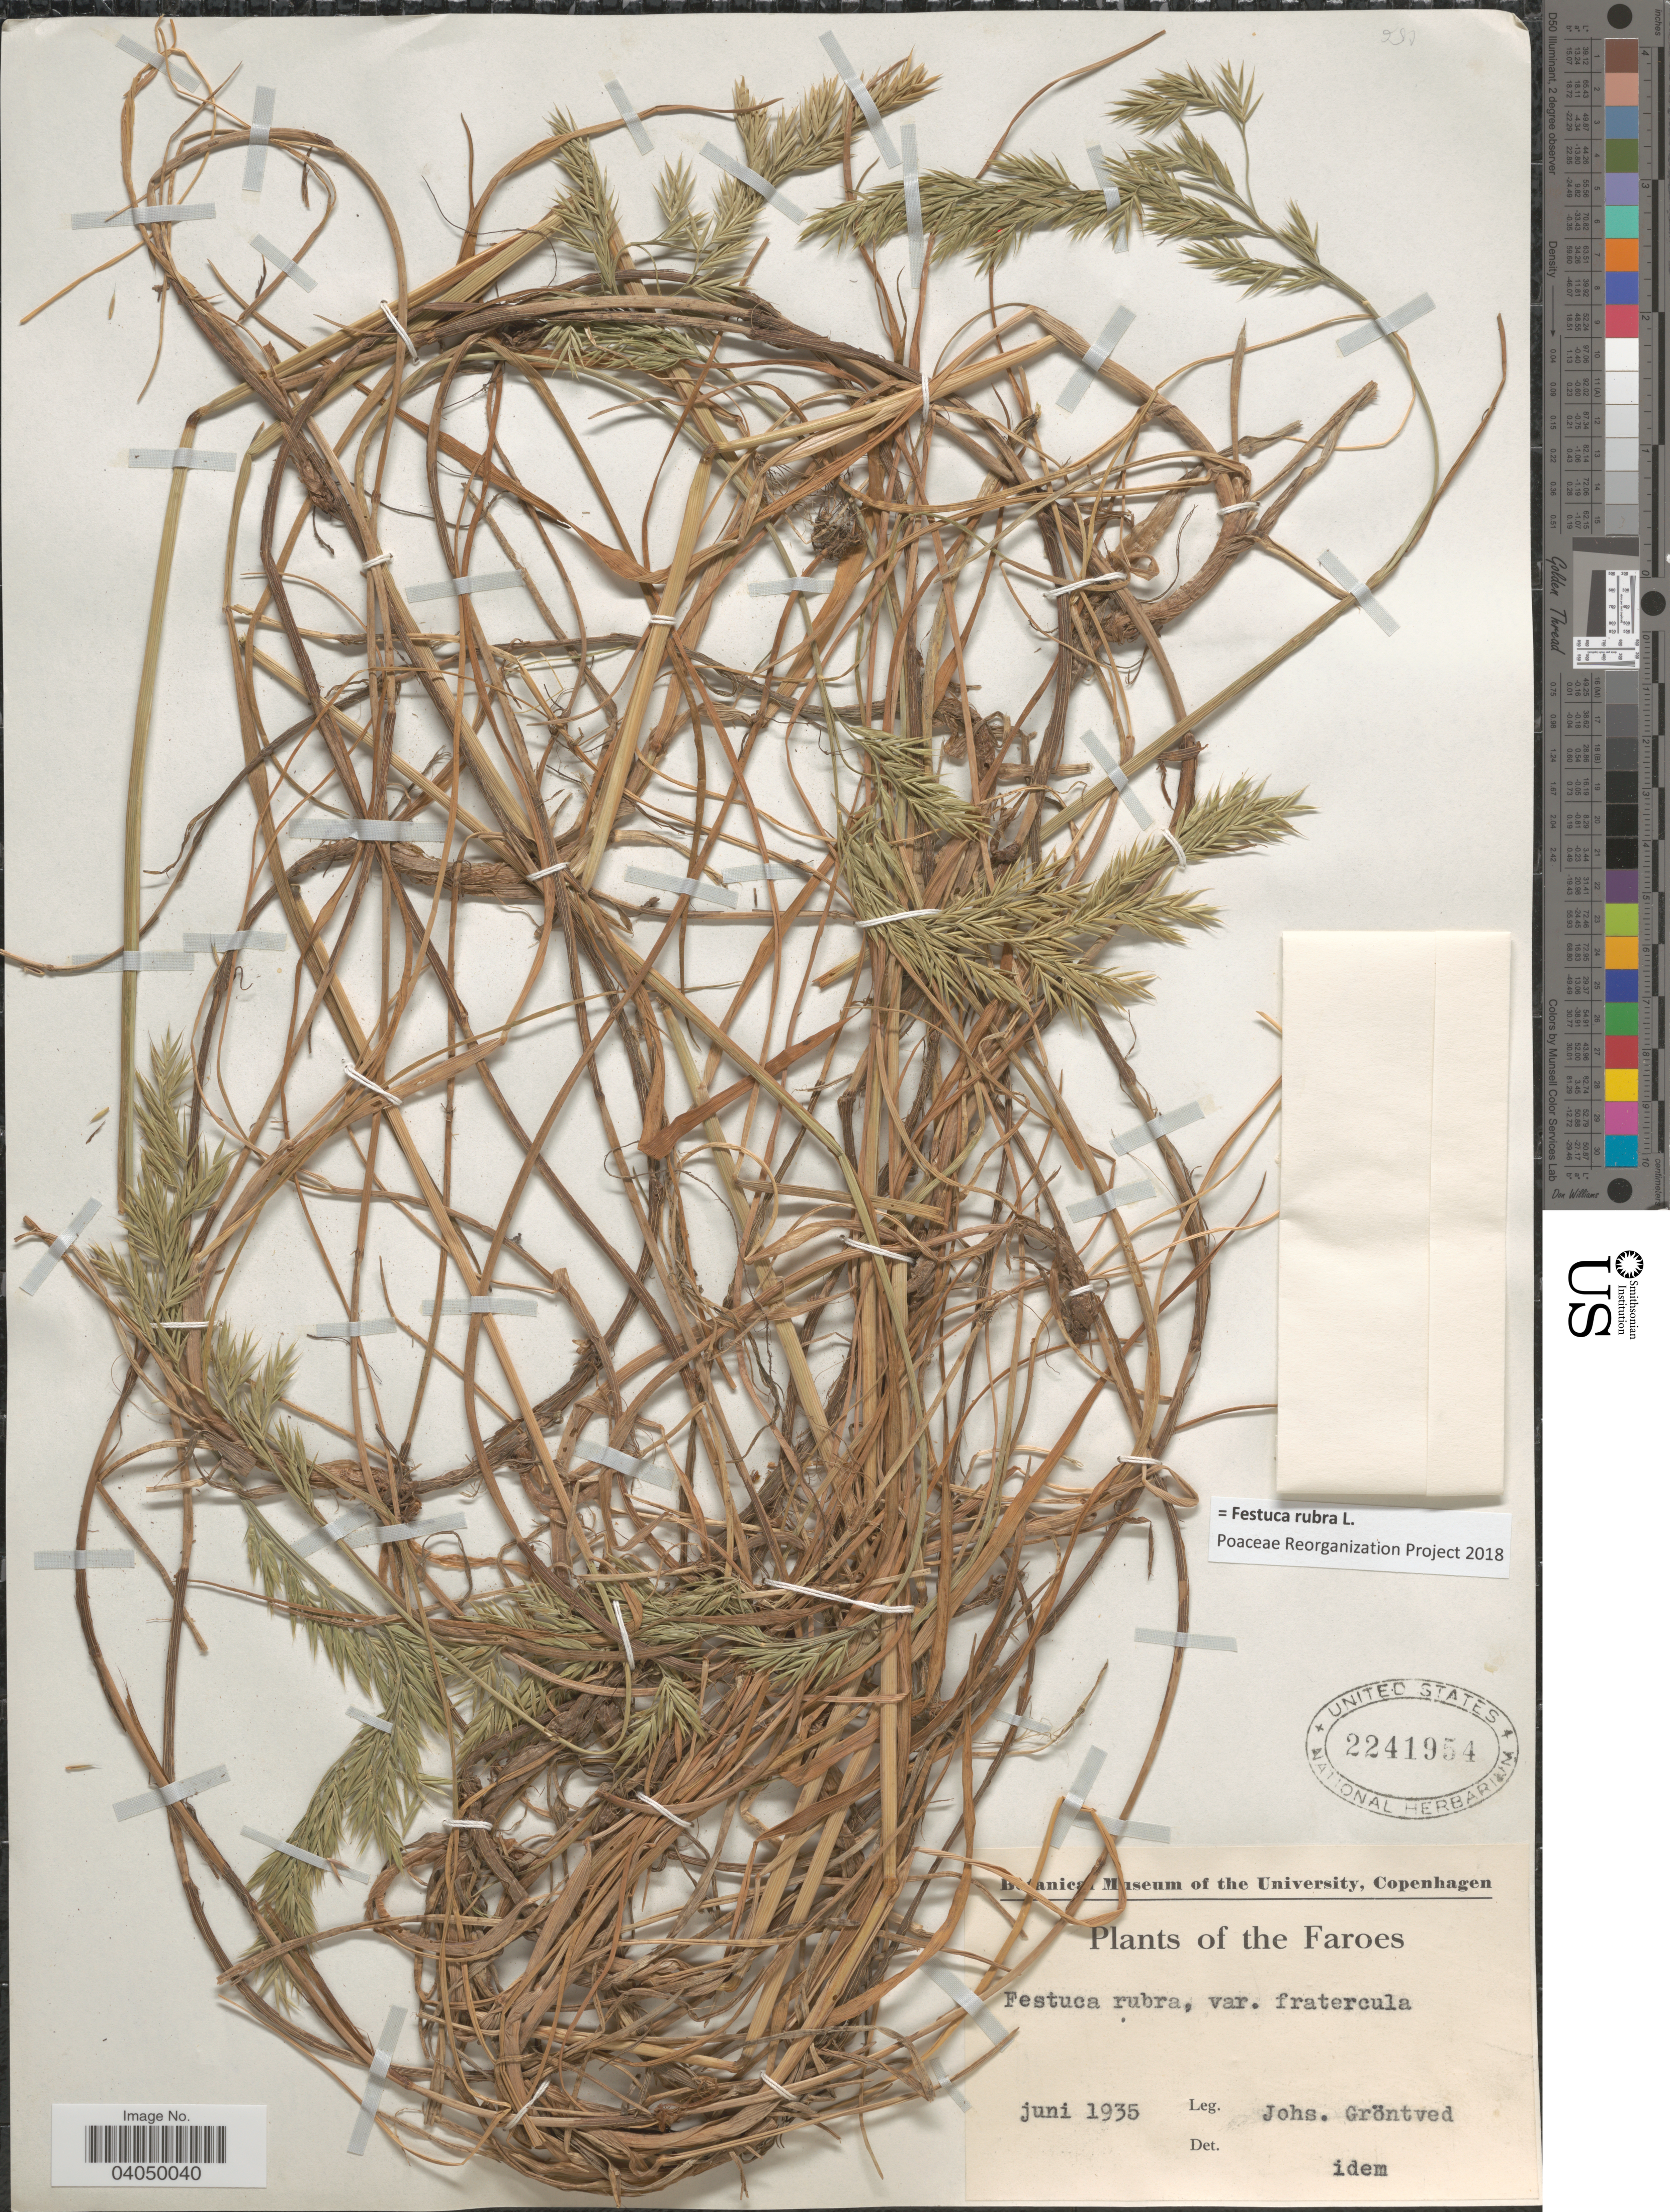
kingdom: Plantae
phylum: Tracheophyta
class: Liliopsida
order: Poales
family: Poaceae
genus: Festuca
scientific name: Festuca rubra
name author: L.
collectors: J. Grontved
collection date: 1935-06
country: Faroe Islands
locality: The Faroes.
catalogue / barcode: US 2241954